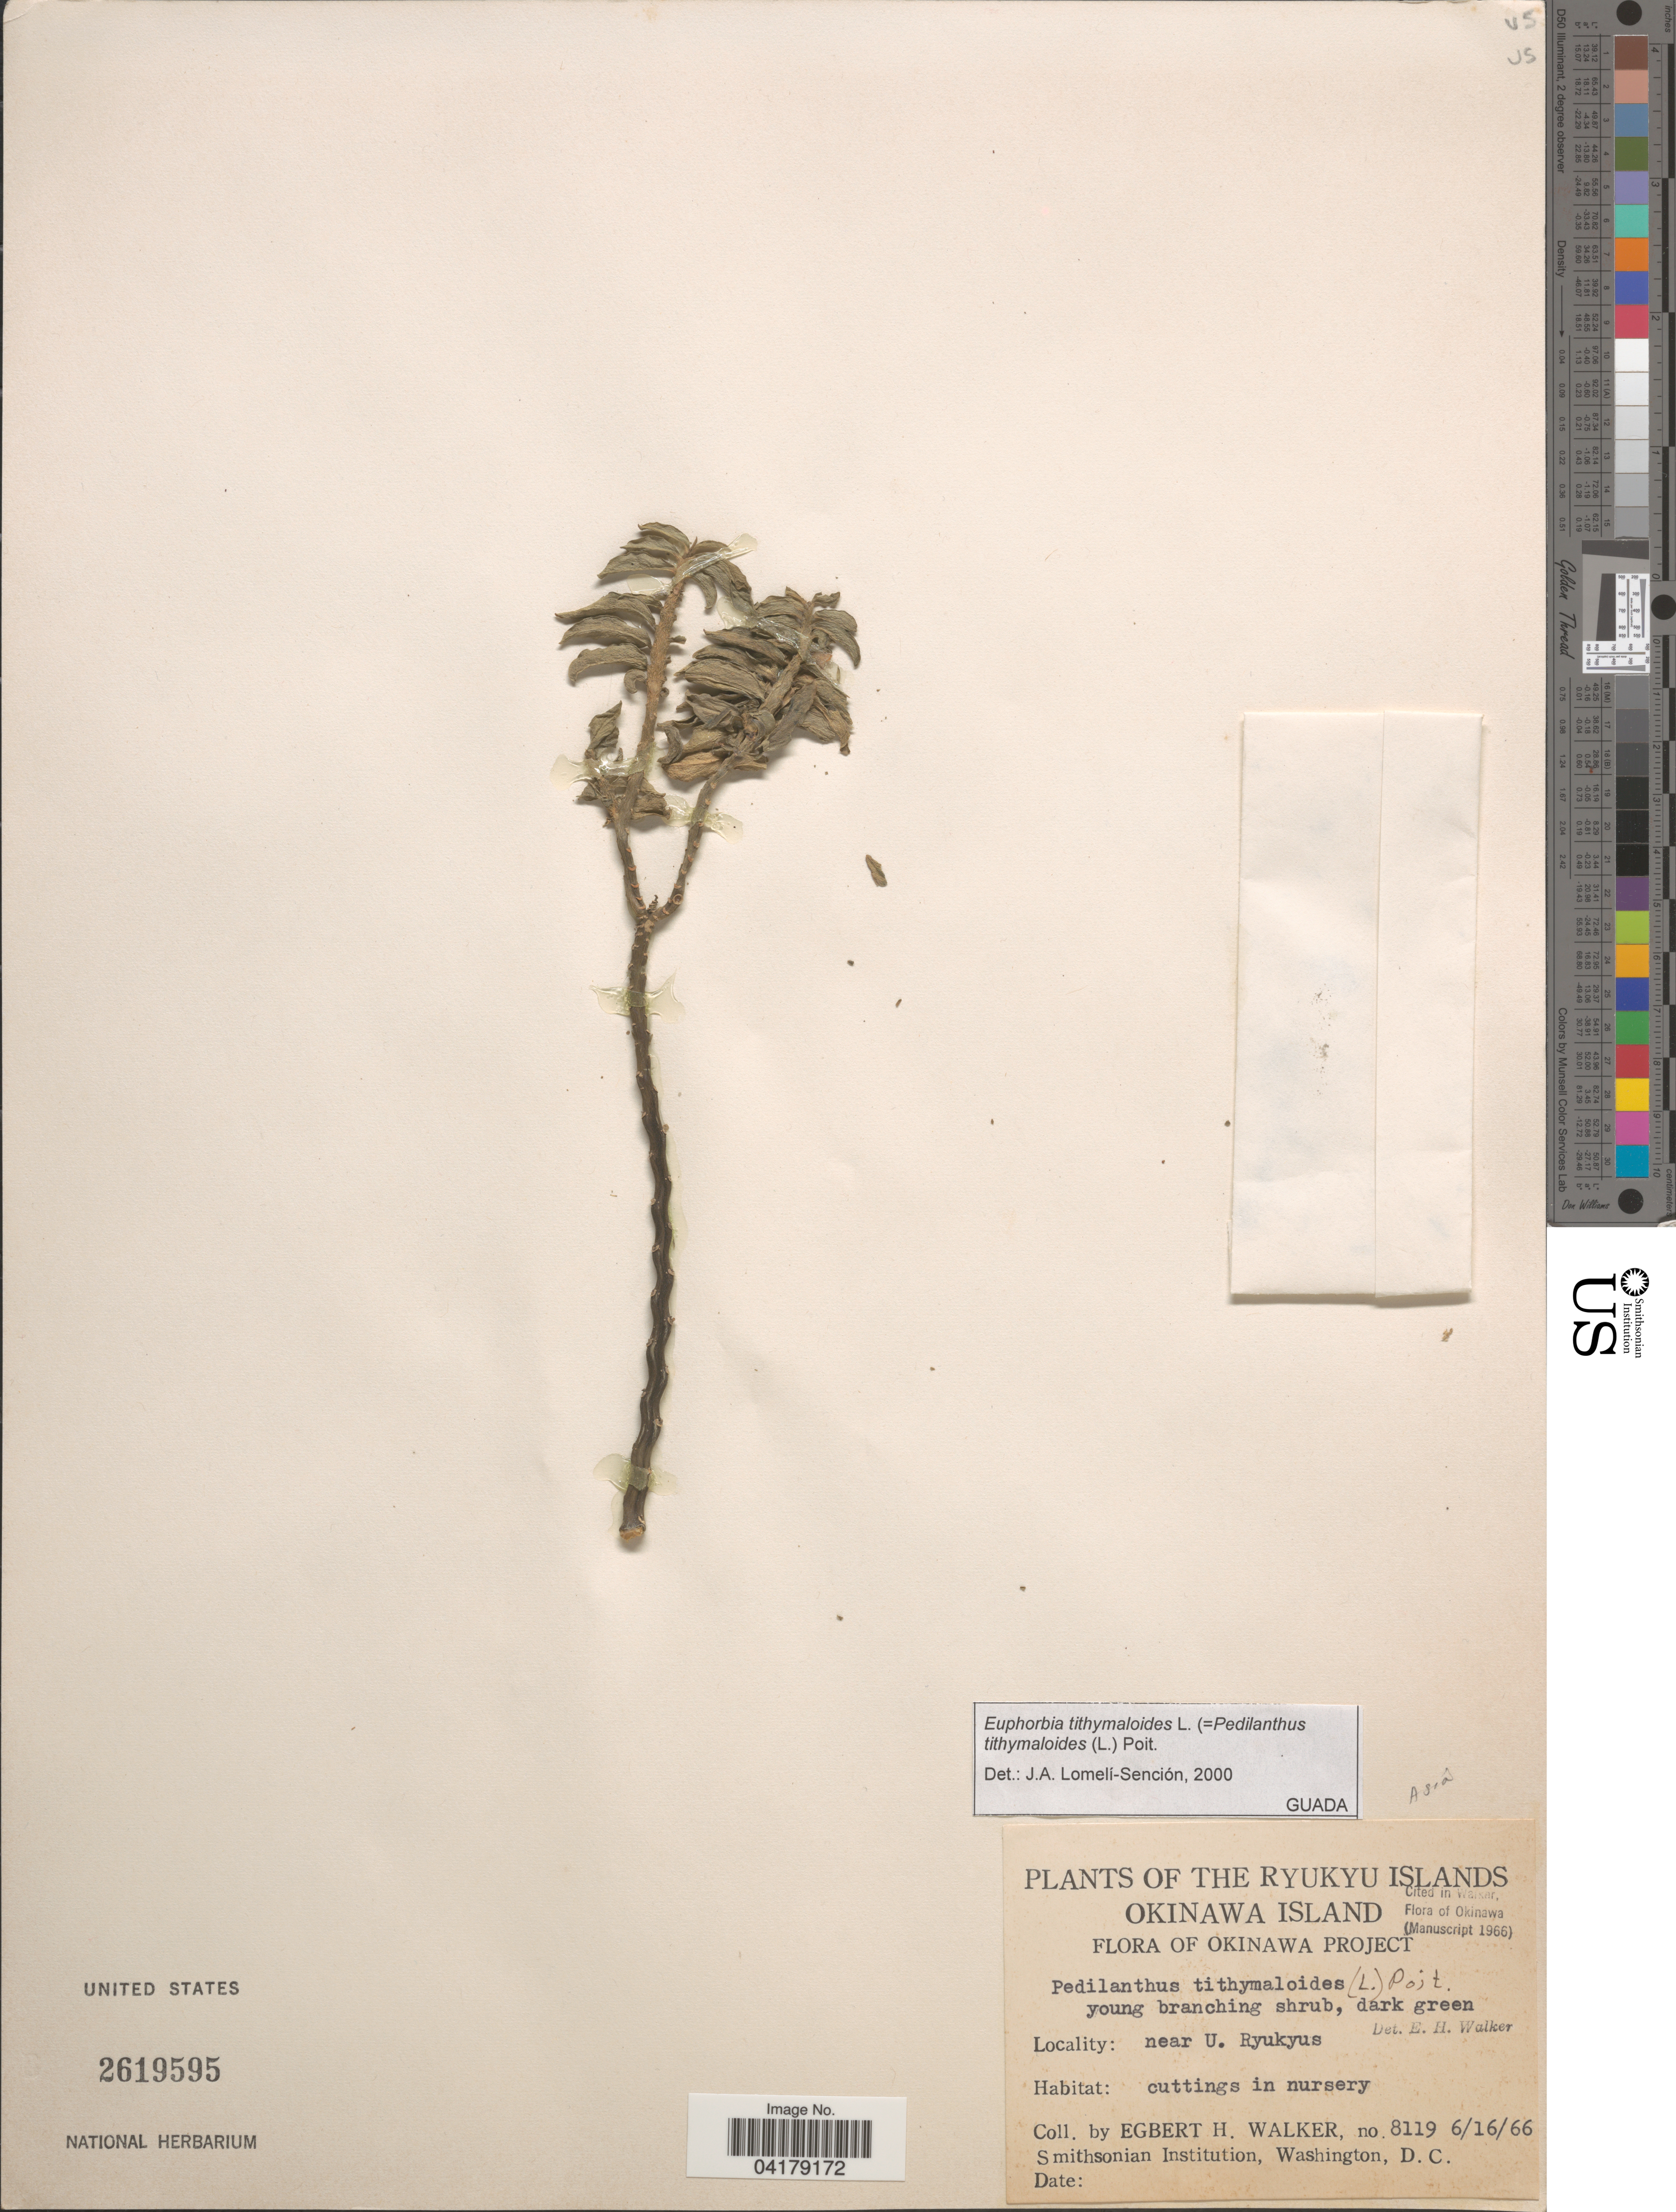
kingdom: Plantae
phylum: Tracheophyta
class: Magnoliopsida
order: Malpighiales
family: Euphorbiaceae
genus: Euphorbia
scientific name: Euphorbia tithymaloides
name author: L.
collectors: E. H. Walker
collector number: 8119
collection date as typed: Transcribed d/m/y: 16/6/66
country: Japan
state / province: Okinawa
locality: Ryukyu Islands. Okinawa Island. Near U. Ryukyus.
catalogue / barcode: US 2619595